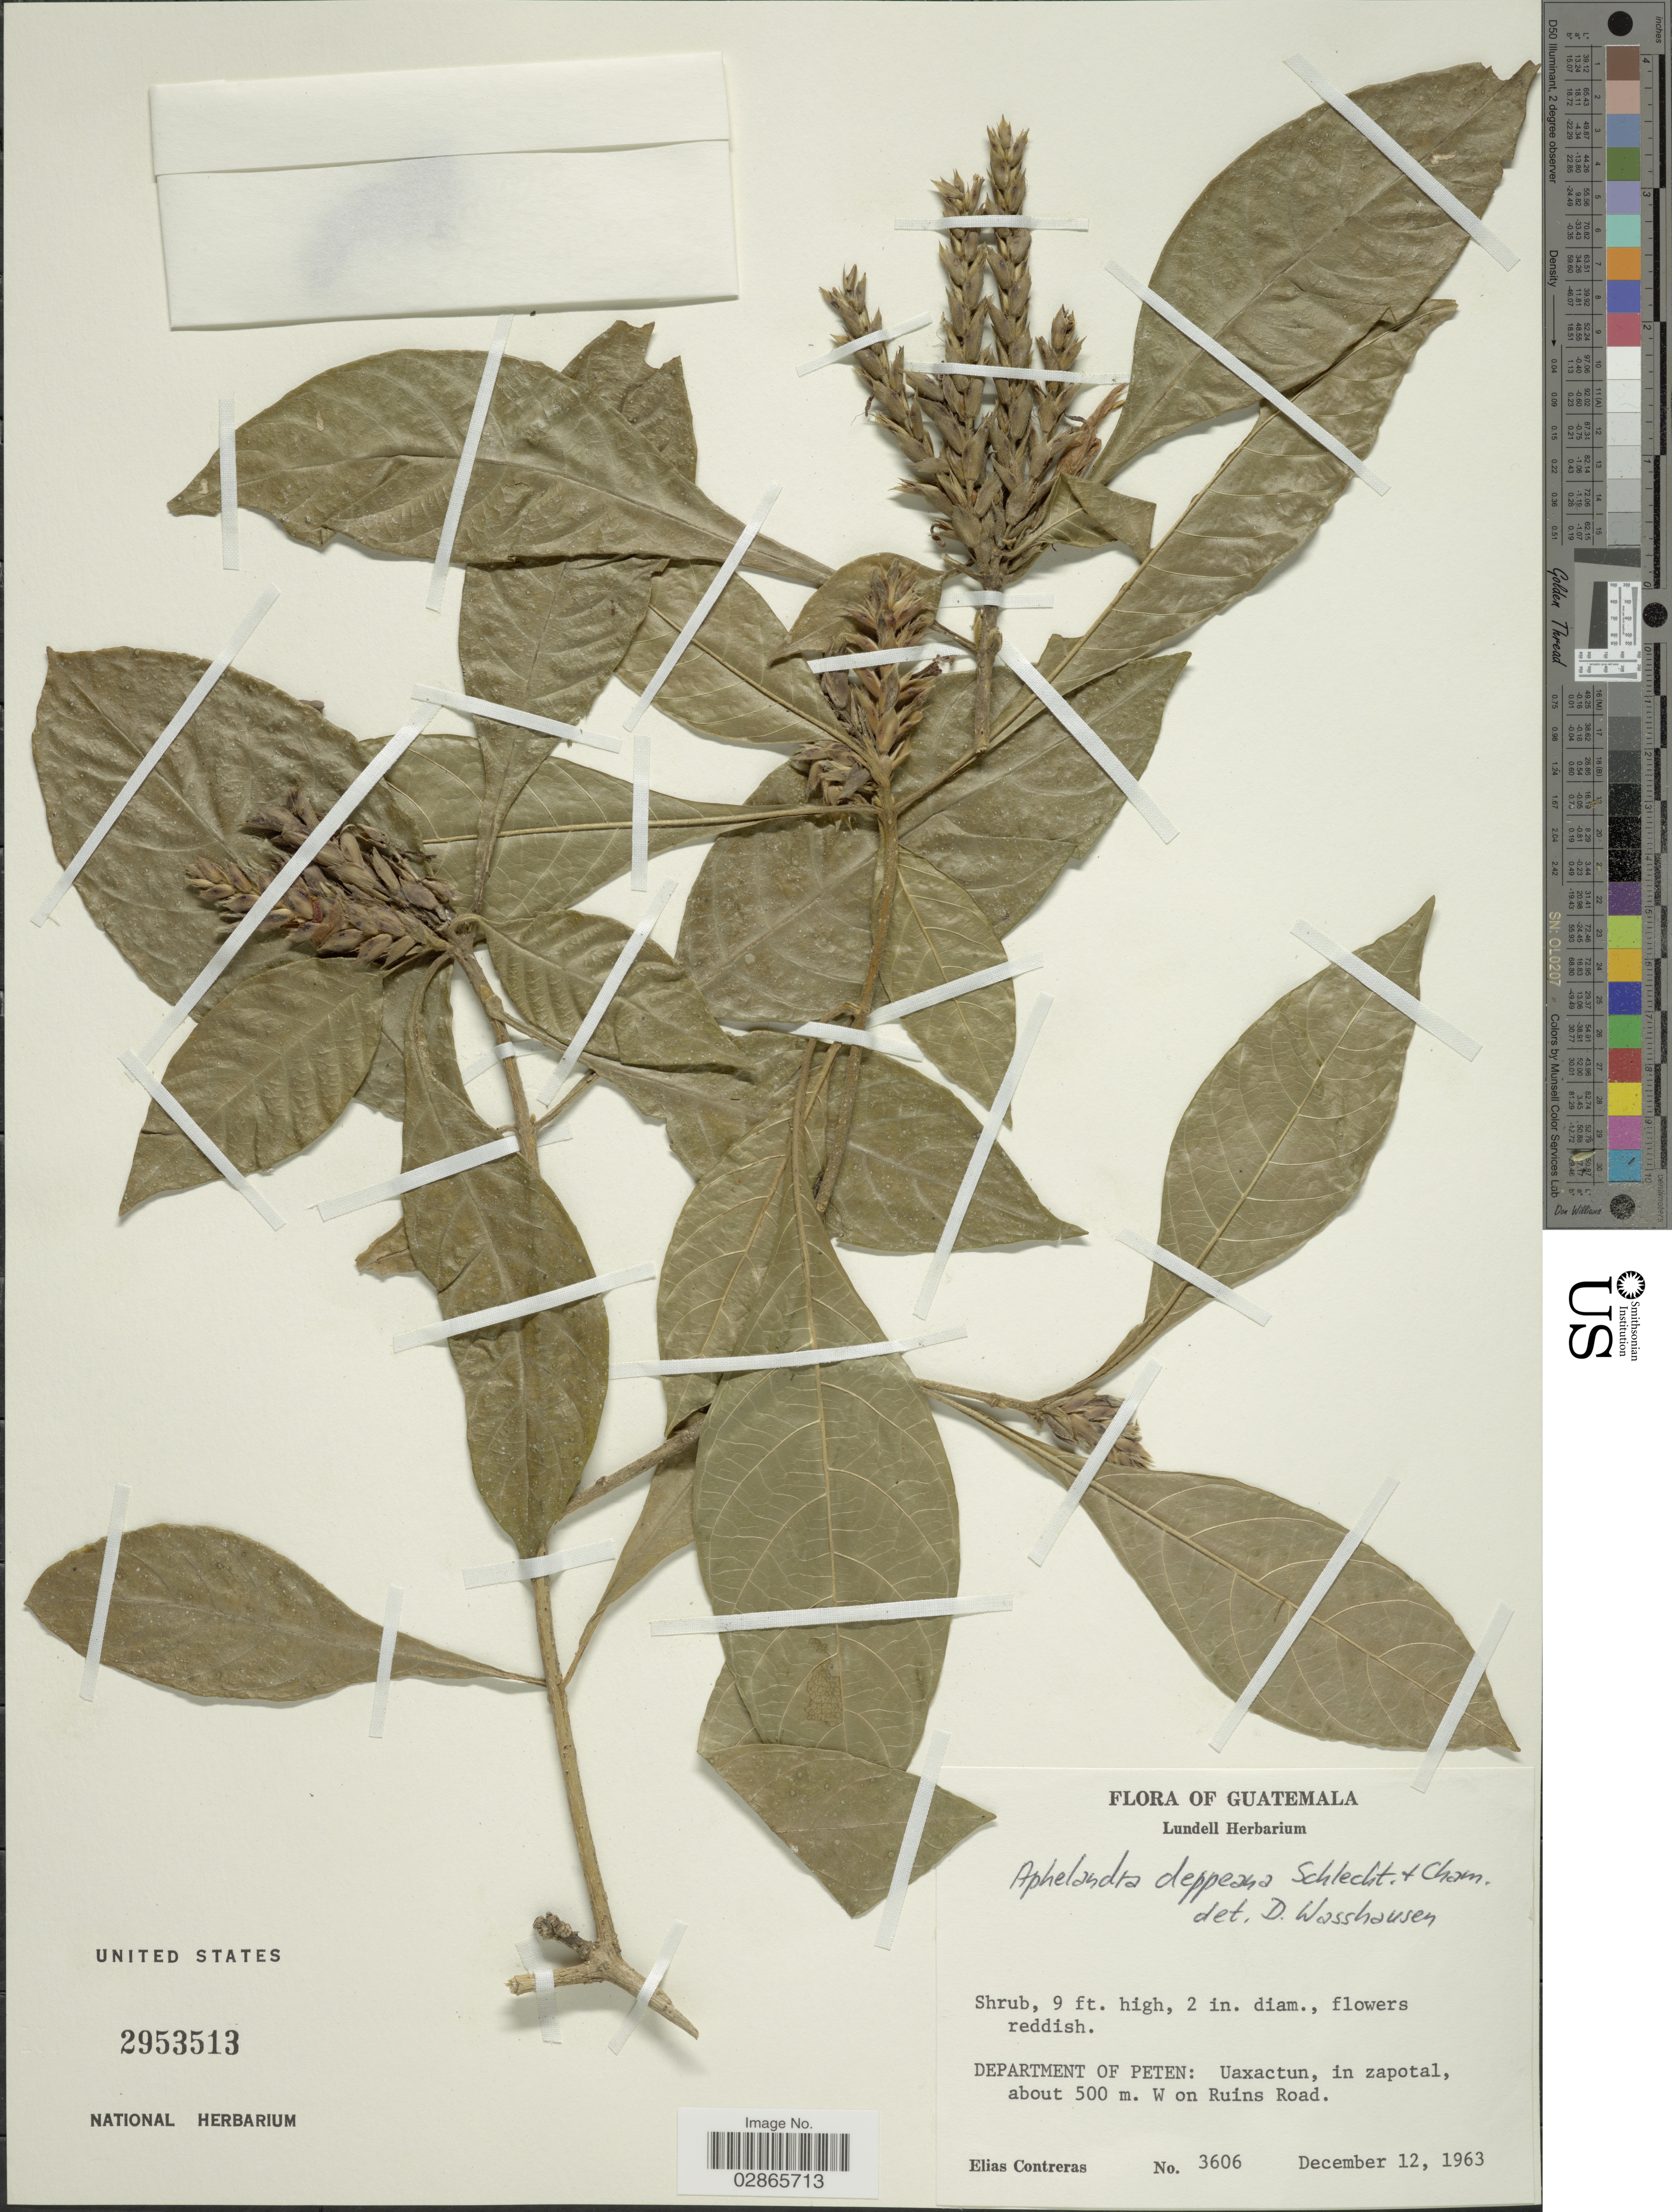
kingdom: Plantae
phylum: Tracheophyta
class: Magnoliopsida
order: Lamiales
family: Acanthaceae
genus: Aphelandra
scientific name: Aphelandra deppeana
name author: Schltdl. & Cham.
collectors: E. Contreras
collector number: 3606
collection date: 1963-12-12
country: Guatemala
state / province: El Petén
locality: Department of Peten: Uaxactun, in zapotal. W on Ruins Road.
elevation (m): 500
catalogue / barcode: US 2953513